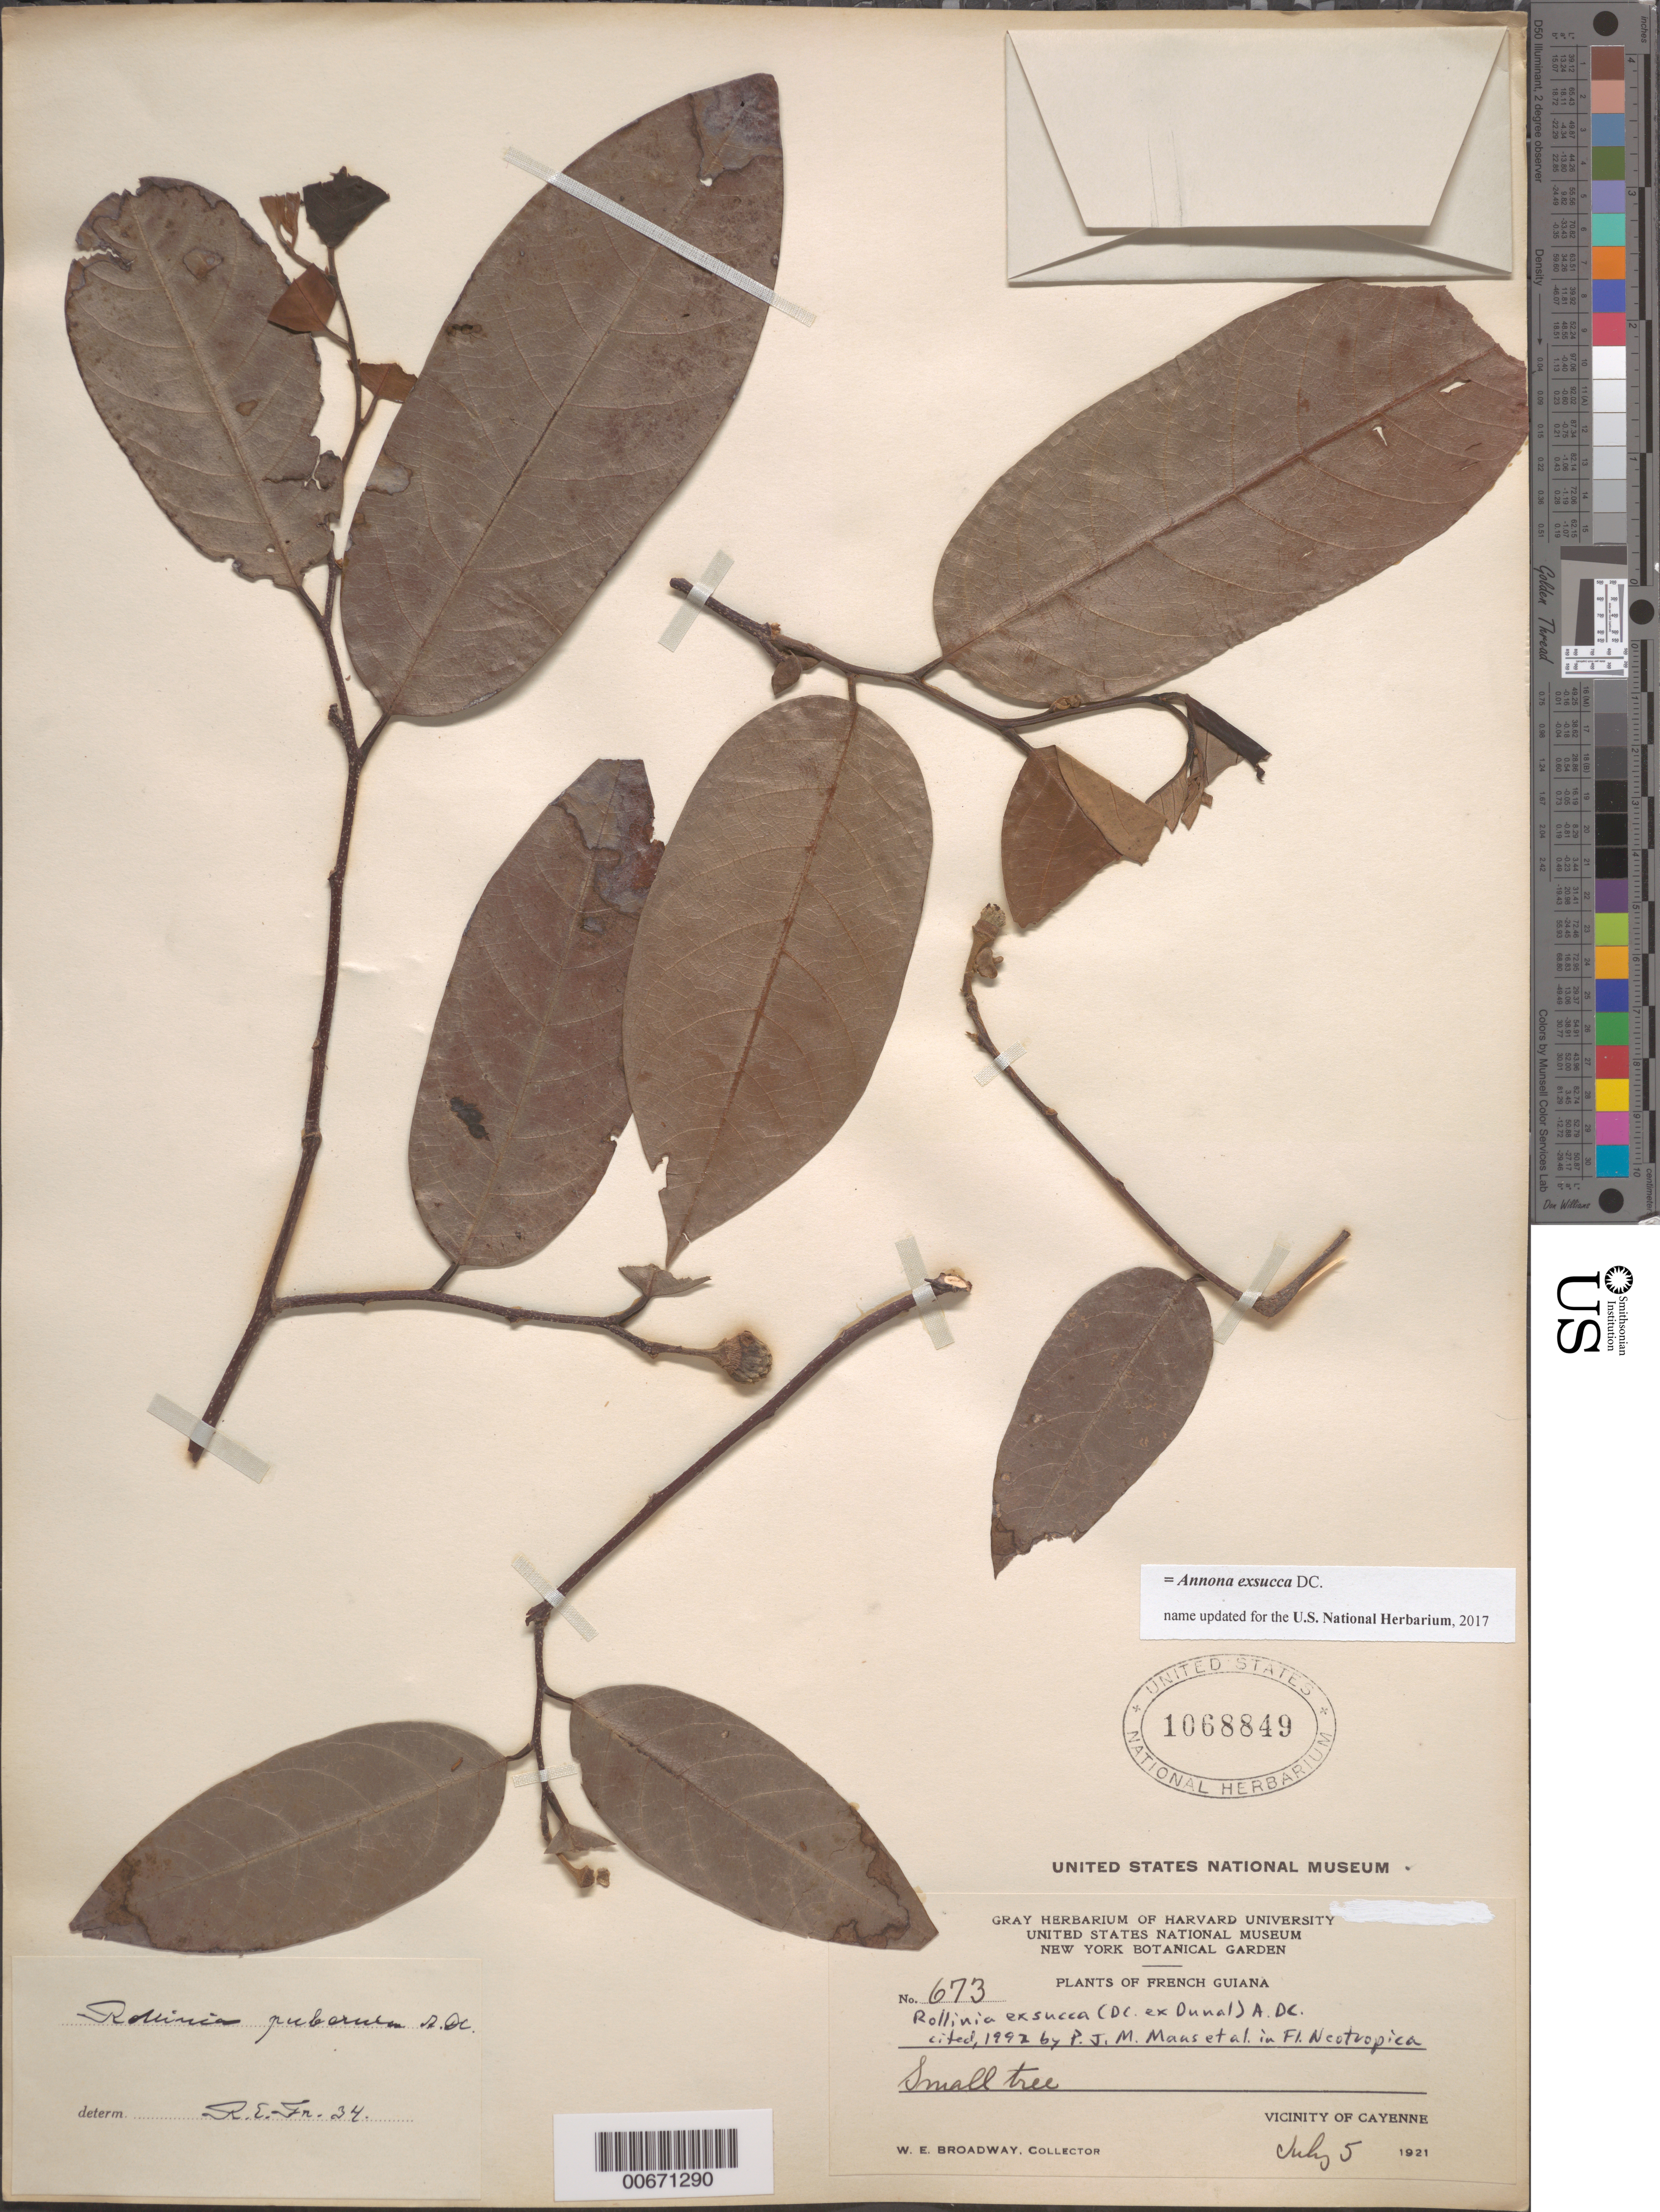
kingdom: Plantae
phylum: Tracheophyta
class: Magnoliopsida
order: Magnoliales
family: Annonaceae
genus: Annona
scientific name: Annona exsucca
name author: DC. ex Dunal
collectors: W. E. Broadway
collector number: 673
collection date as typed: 5-Jul-21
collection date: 1921-07-05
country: French Guiana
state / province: Cayenne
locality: Cayenne, vic.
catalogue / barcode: US 1068849